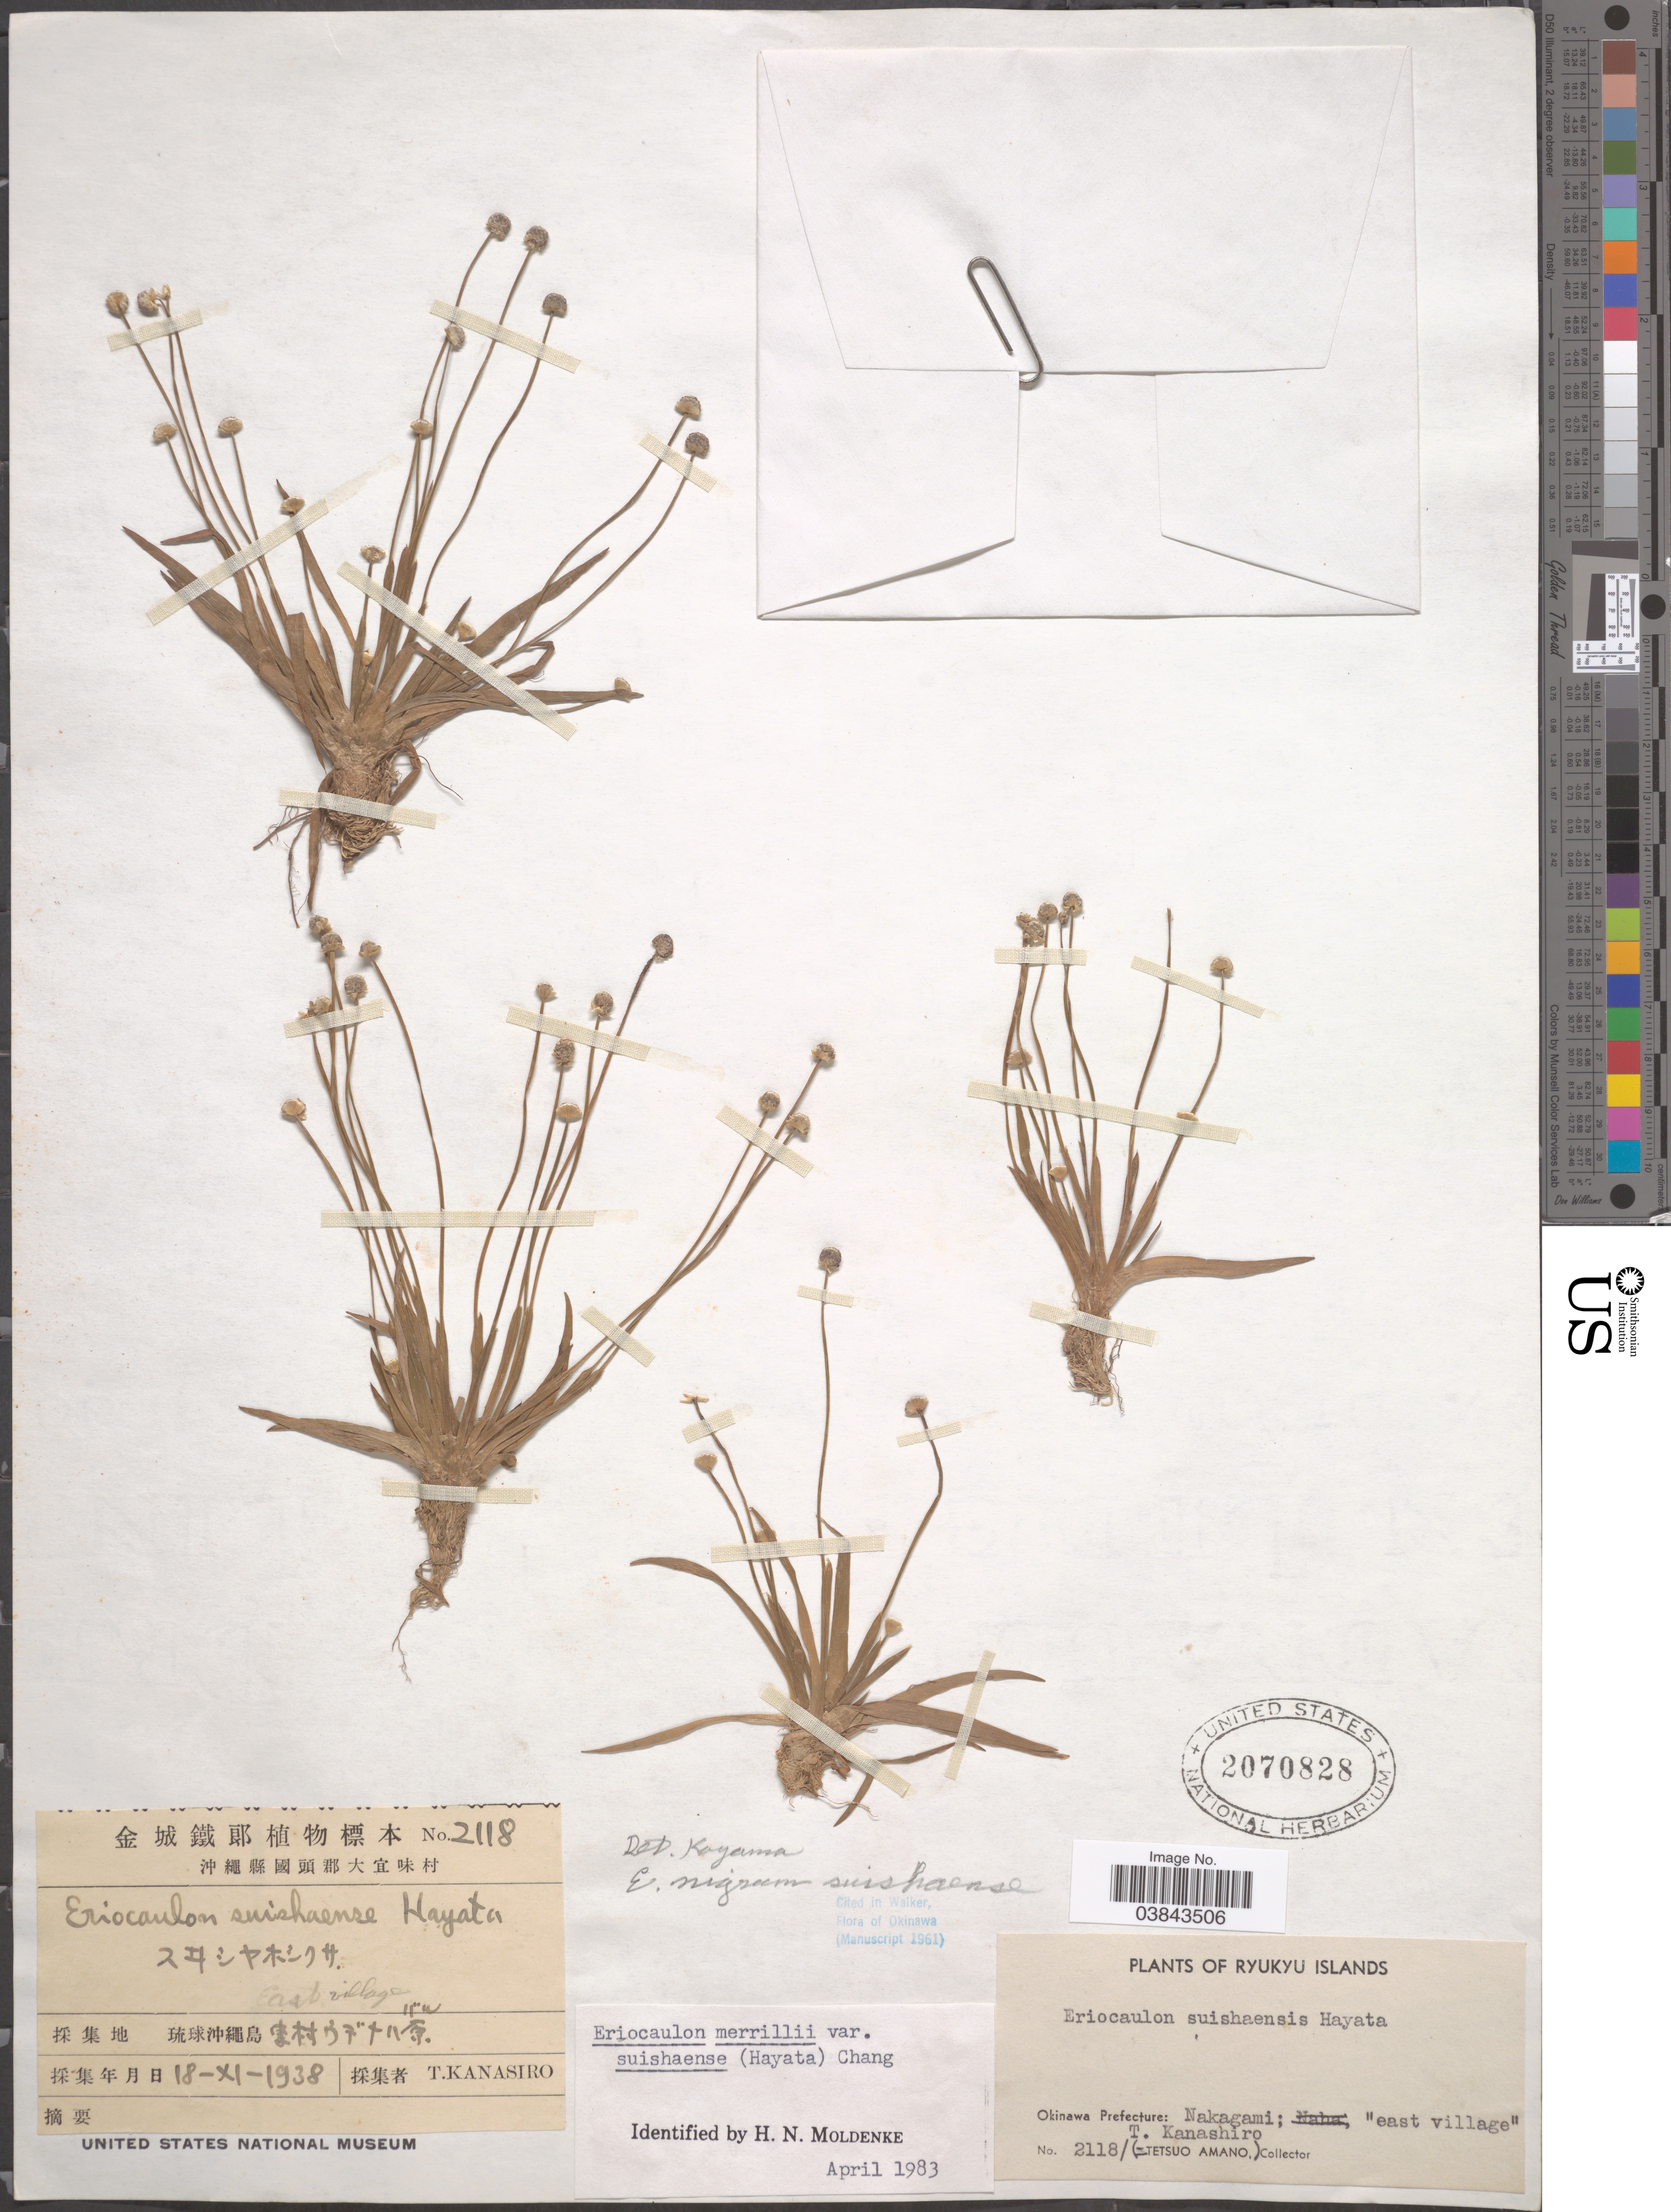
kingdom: Plantae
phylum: Tracheophyta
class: Liliopsida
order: Poales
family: Eriocaulaceae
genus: Eriocaulon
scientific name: Eriocaulon merrillii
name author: Ruhland in Perkins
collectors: T. Kanashiro & T. Amano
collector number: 2118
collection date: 1938-11-18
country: Japan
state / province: Okinawa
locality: Ryukyu Islands. Okinawa Prefecture: Nakagami; "east village".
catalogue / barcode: US 2070828